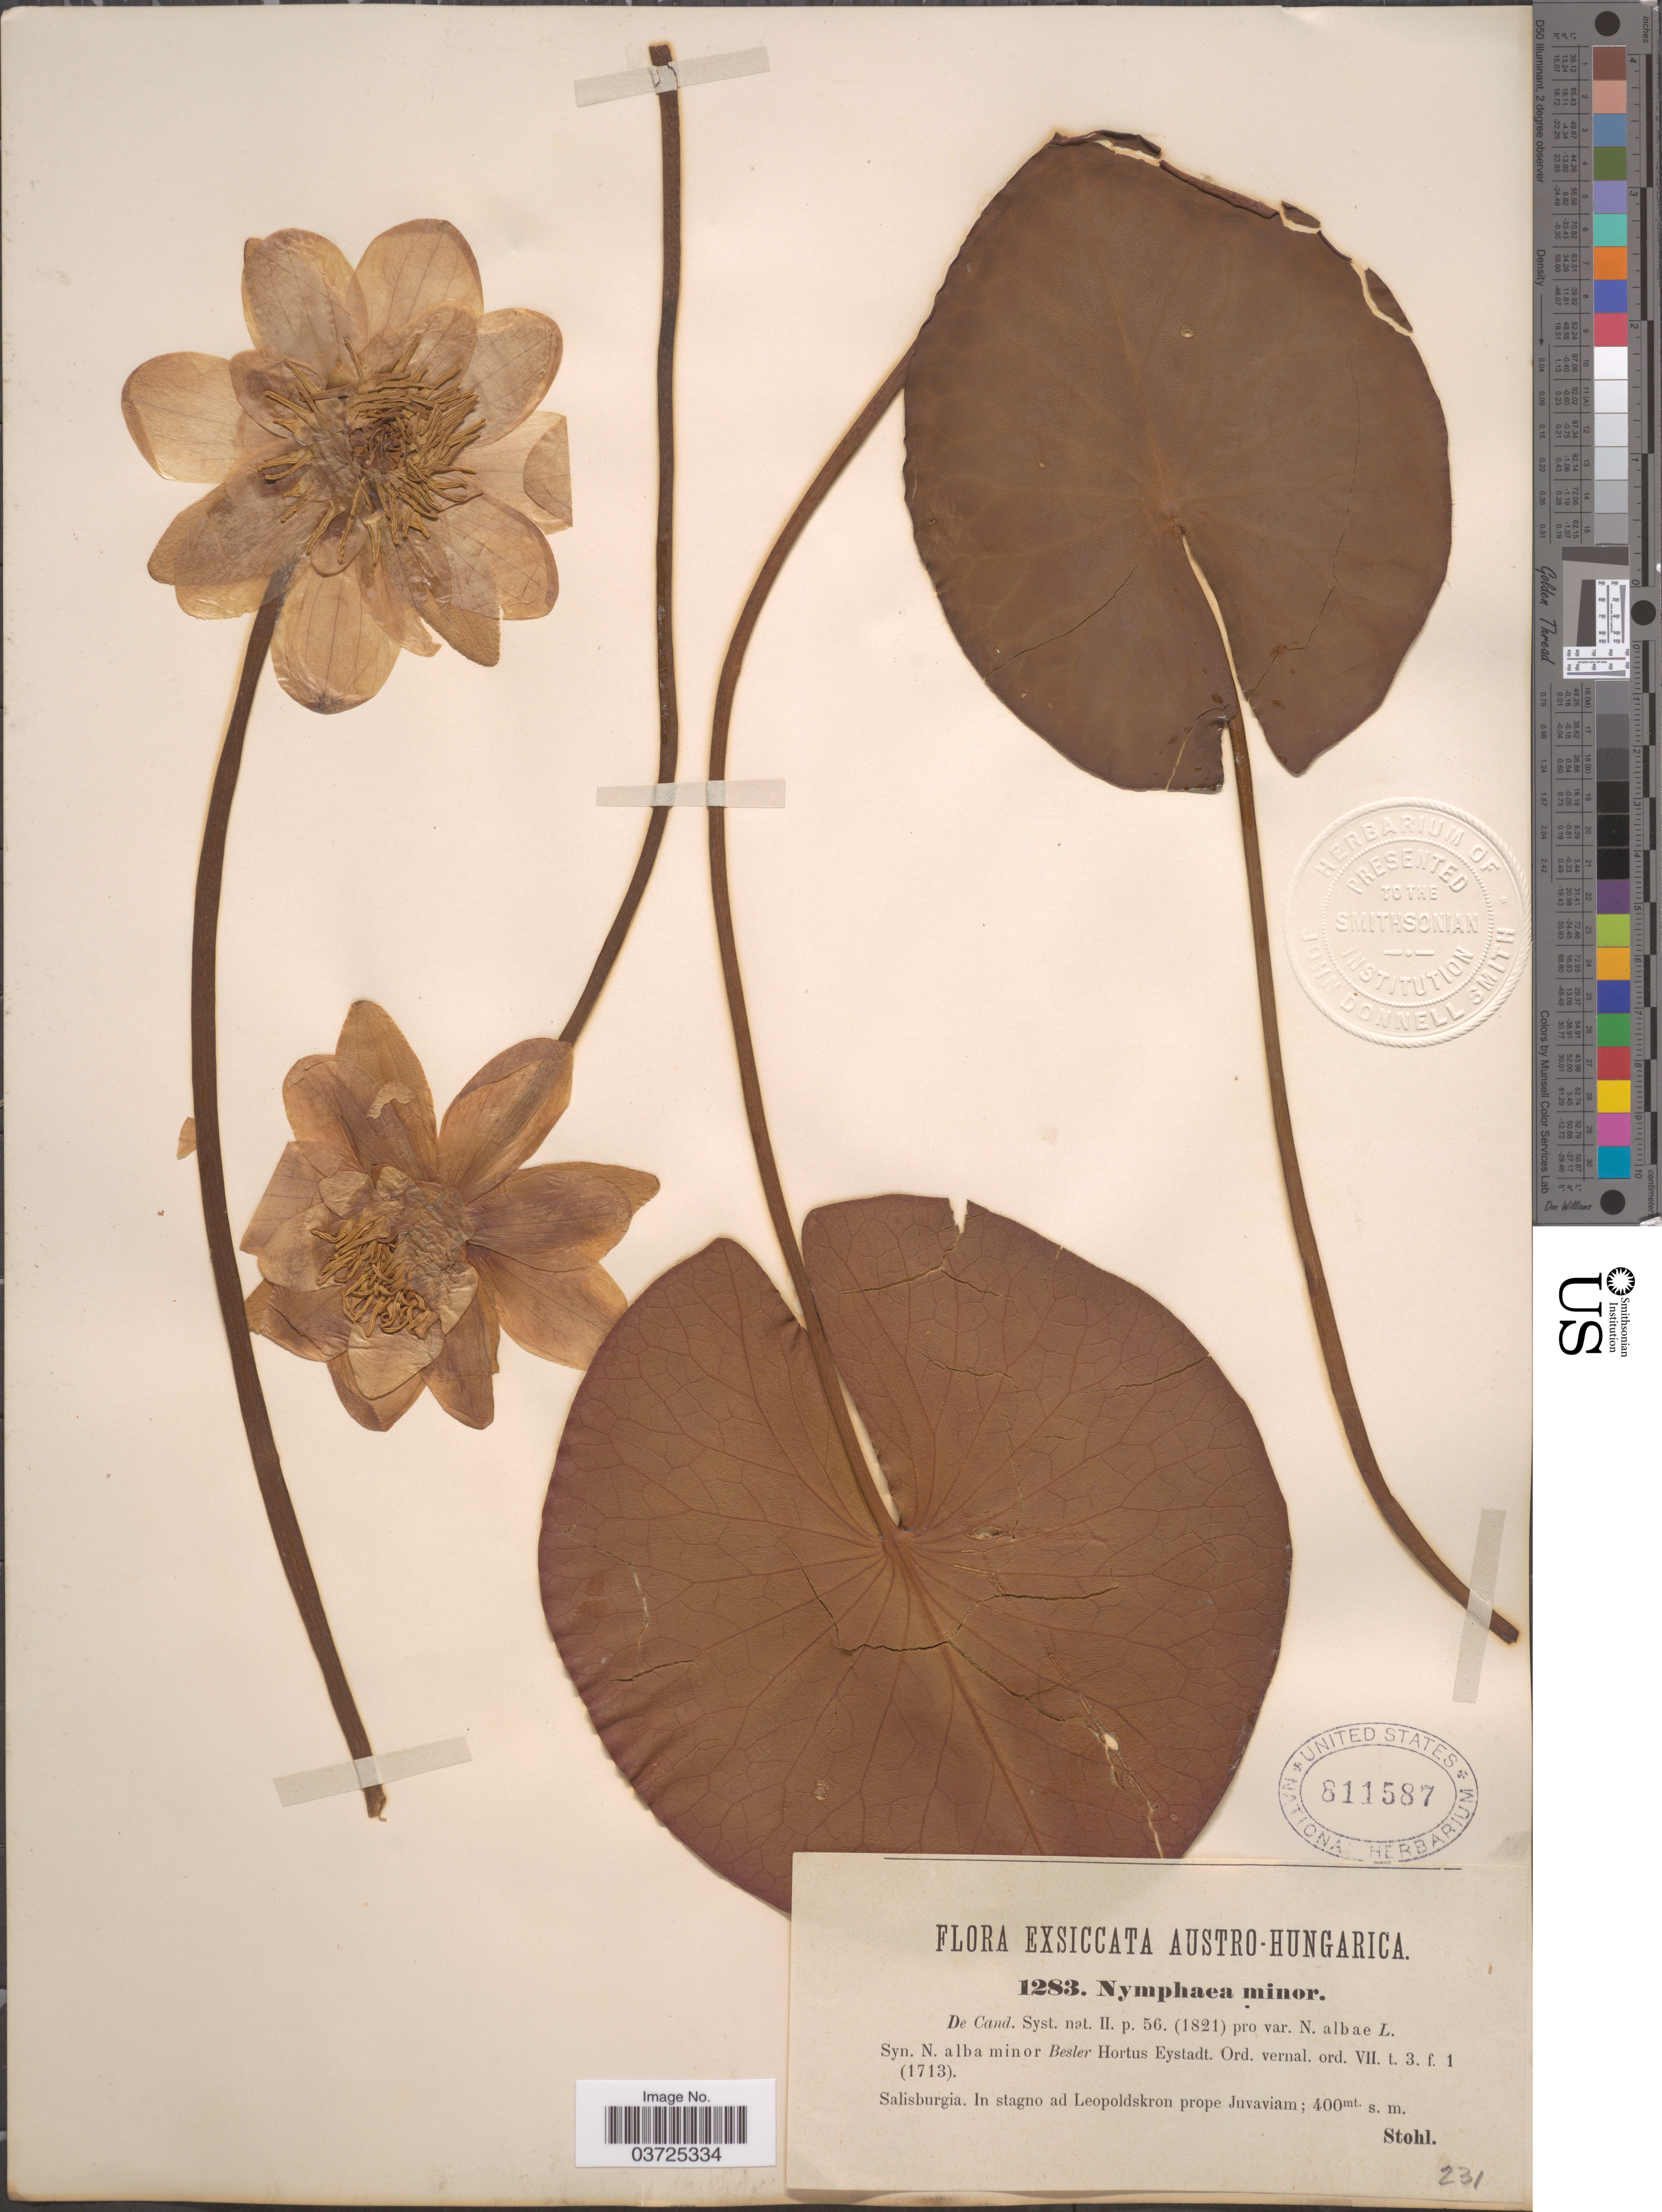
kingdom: Plantae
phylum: Tracheophyta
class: Magnoliopsida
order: Nymphaeales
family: Nymphaeaceae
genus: Nymphaea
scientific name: Nymphaea minor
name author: DC.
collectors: Stohl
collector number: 1283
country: Austria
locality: Austro-Hungarica. Salisburgia. In stagno ad Leopoldskron prope Juvaviam.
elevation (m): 400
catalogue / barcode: US 811587